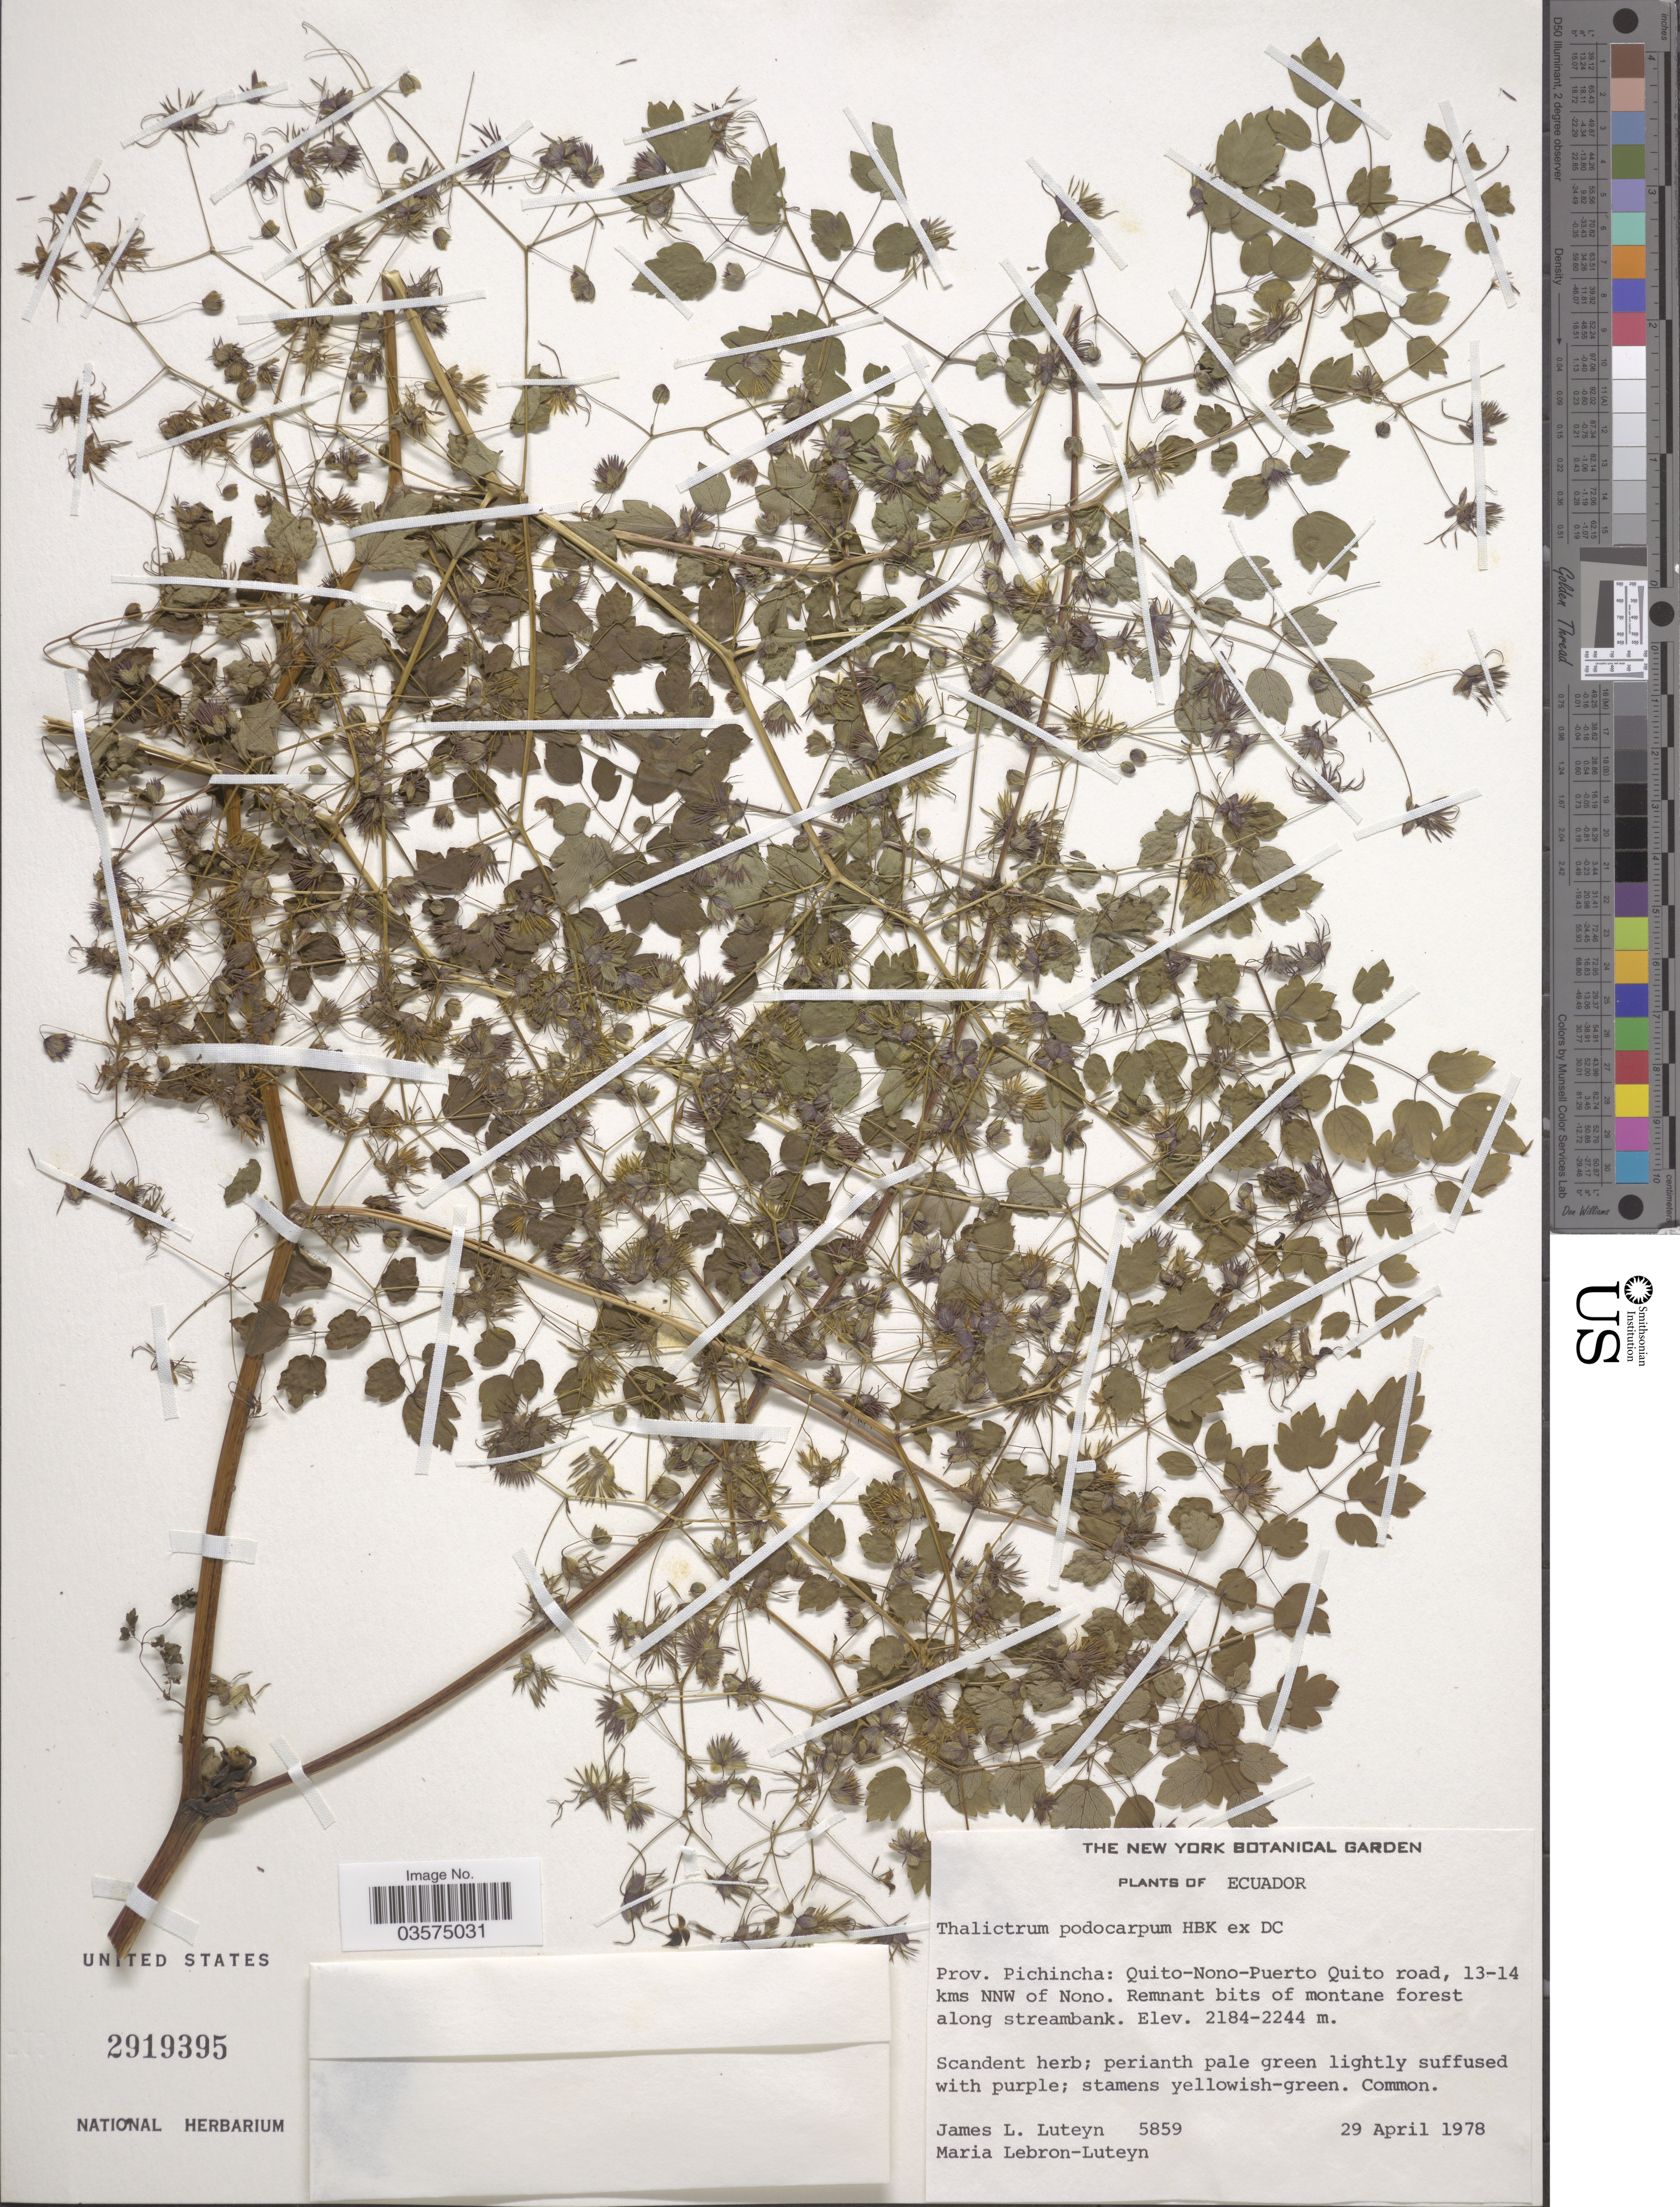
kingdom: Plantae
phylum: Tracheophyta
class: Magnoliopsida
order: Ranunculales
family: Ranunculaceae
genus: Thalictrum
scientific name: Thalictrum podocarpum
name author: Kunth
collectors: J. L. Luteyn & M. L. Lebrón-Luteyn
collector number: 5859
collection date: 1978-04-29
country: Ecuador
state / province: Pichincha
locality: Quito-Nono-Puerto Quito road, 13-14 kms NNW of Nono.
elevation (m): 2184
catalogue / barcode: US 2919395